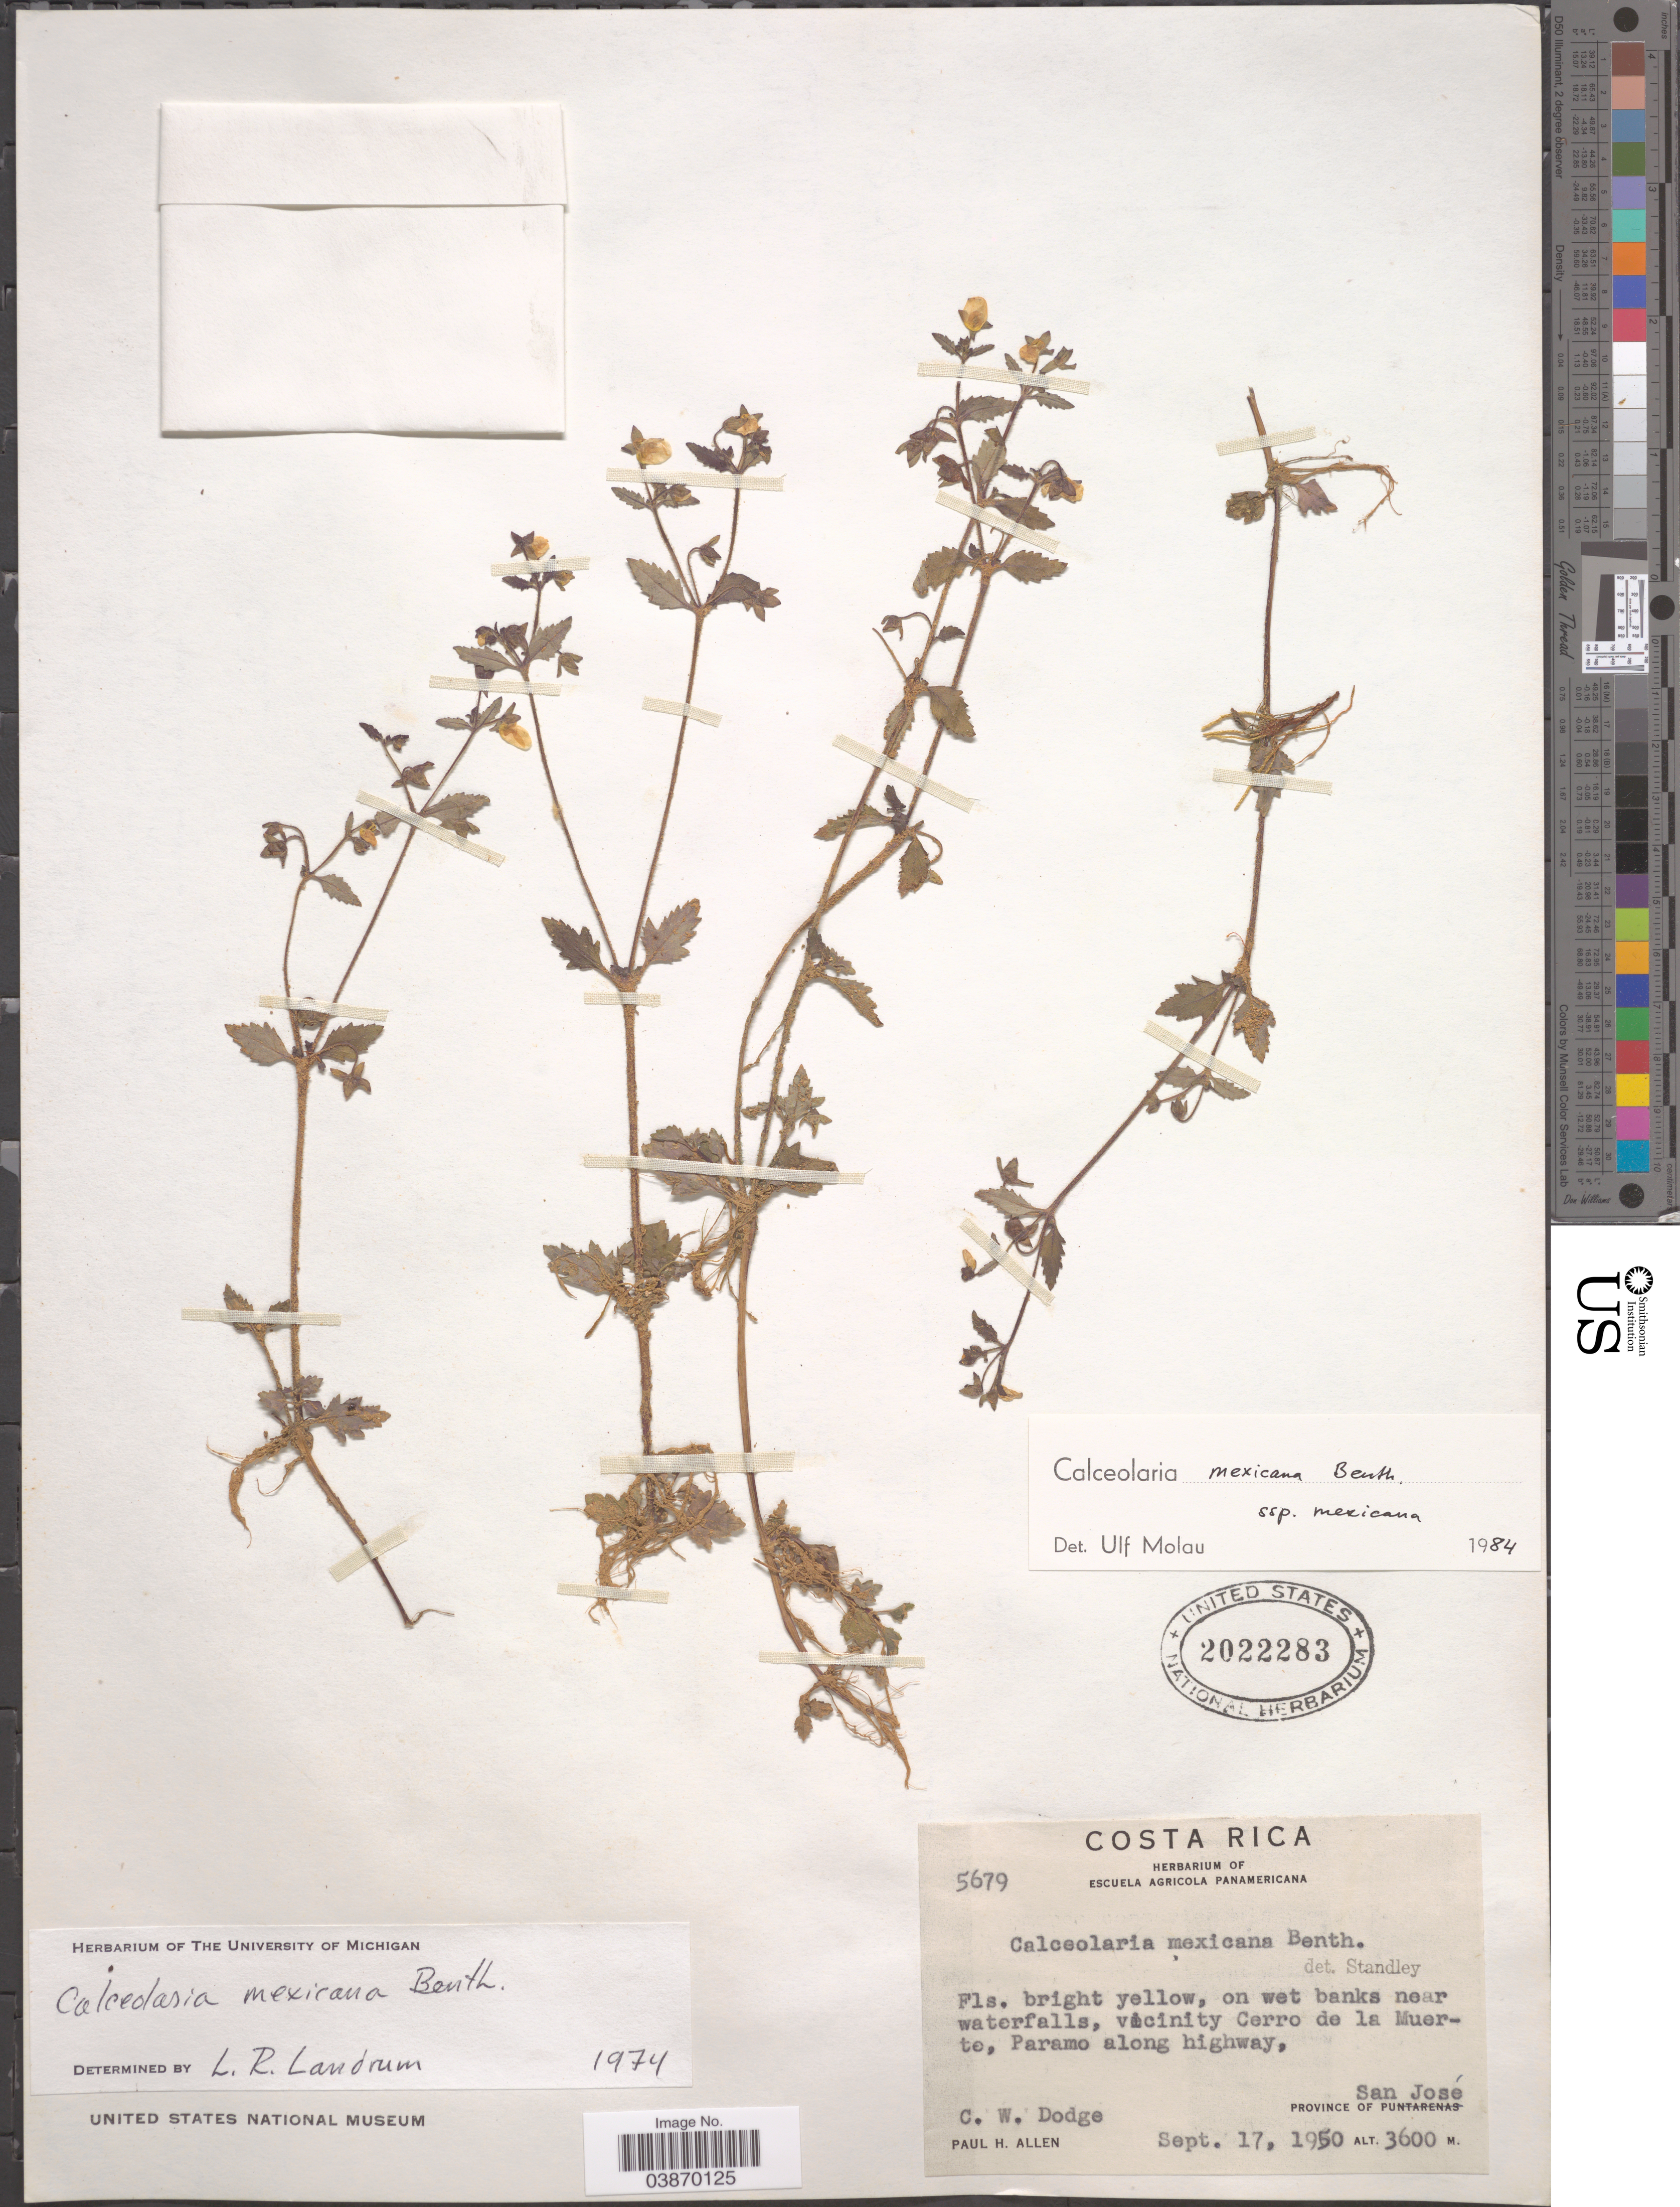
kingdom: Plantae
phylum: Tracheophyta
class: Magnoliopsida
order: Lamiales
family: Calceolariaceae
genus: Calceolaria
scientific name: Calceolaria mexicana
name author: Benth.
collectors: C. Dodge & P. H. Allen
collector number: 5679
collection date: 1950-09-17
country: Costa Rica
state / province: San José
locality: On wet banks near waterfalls, vicinity Cerro de la Muerte, Paramo along highway.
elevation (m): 3600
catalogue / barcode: US 2022283